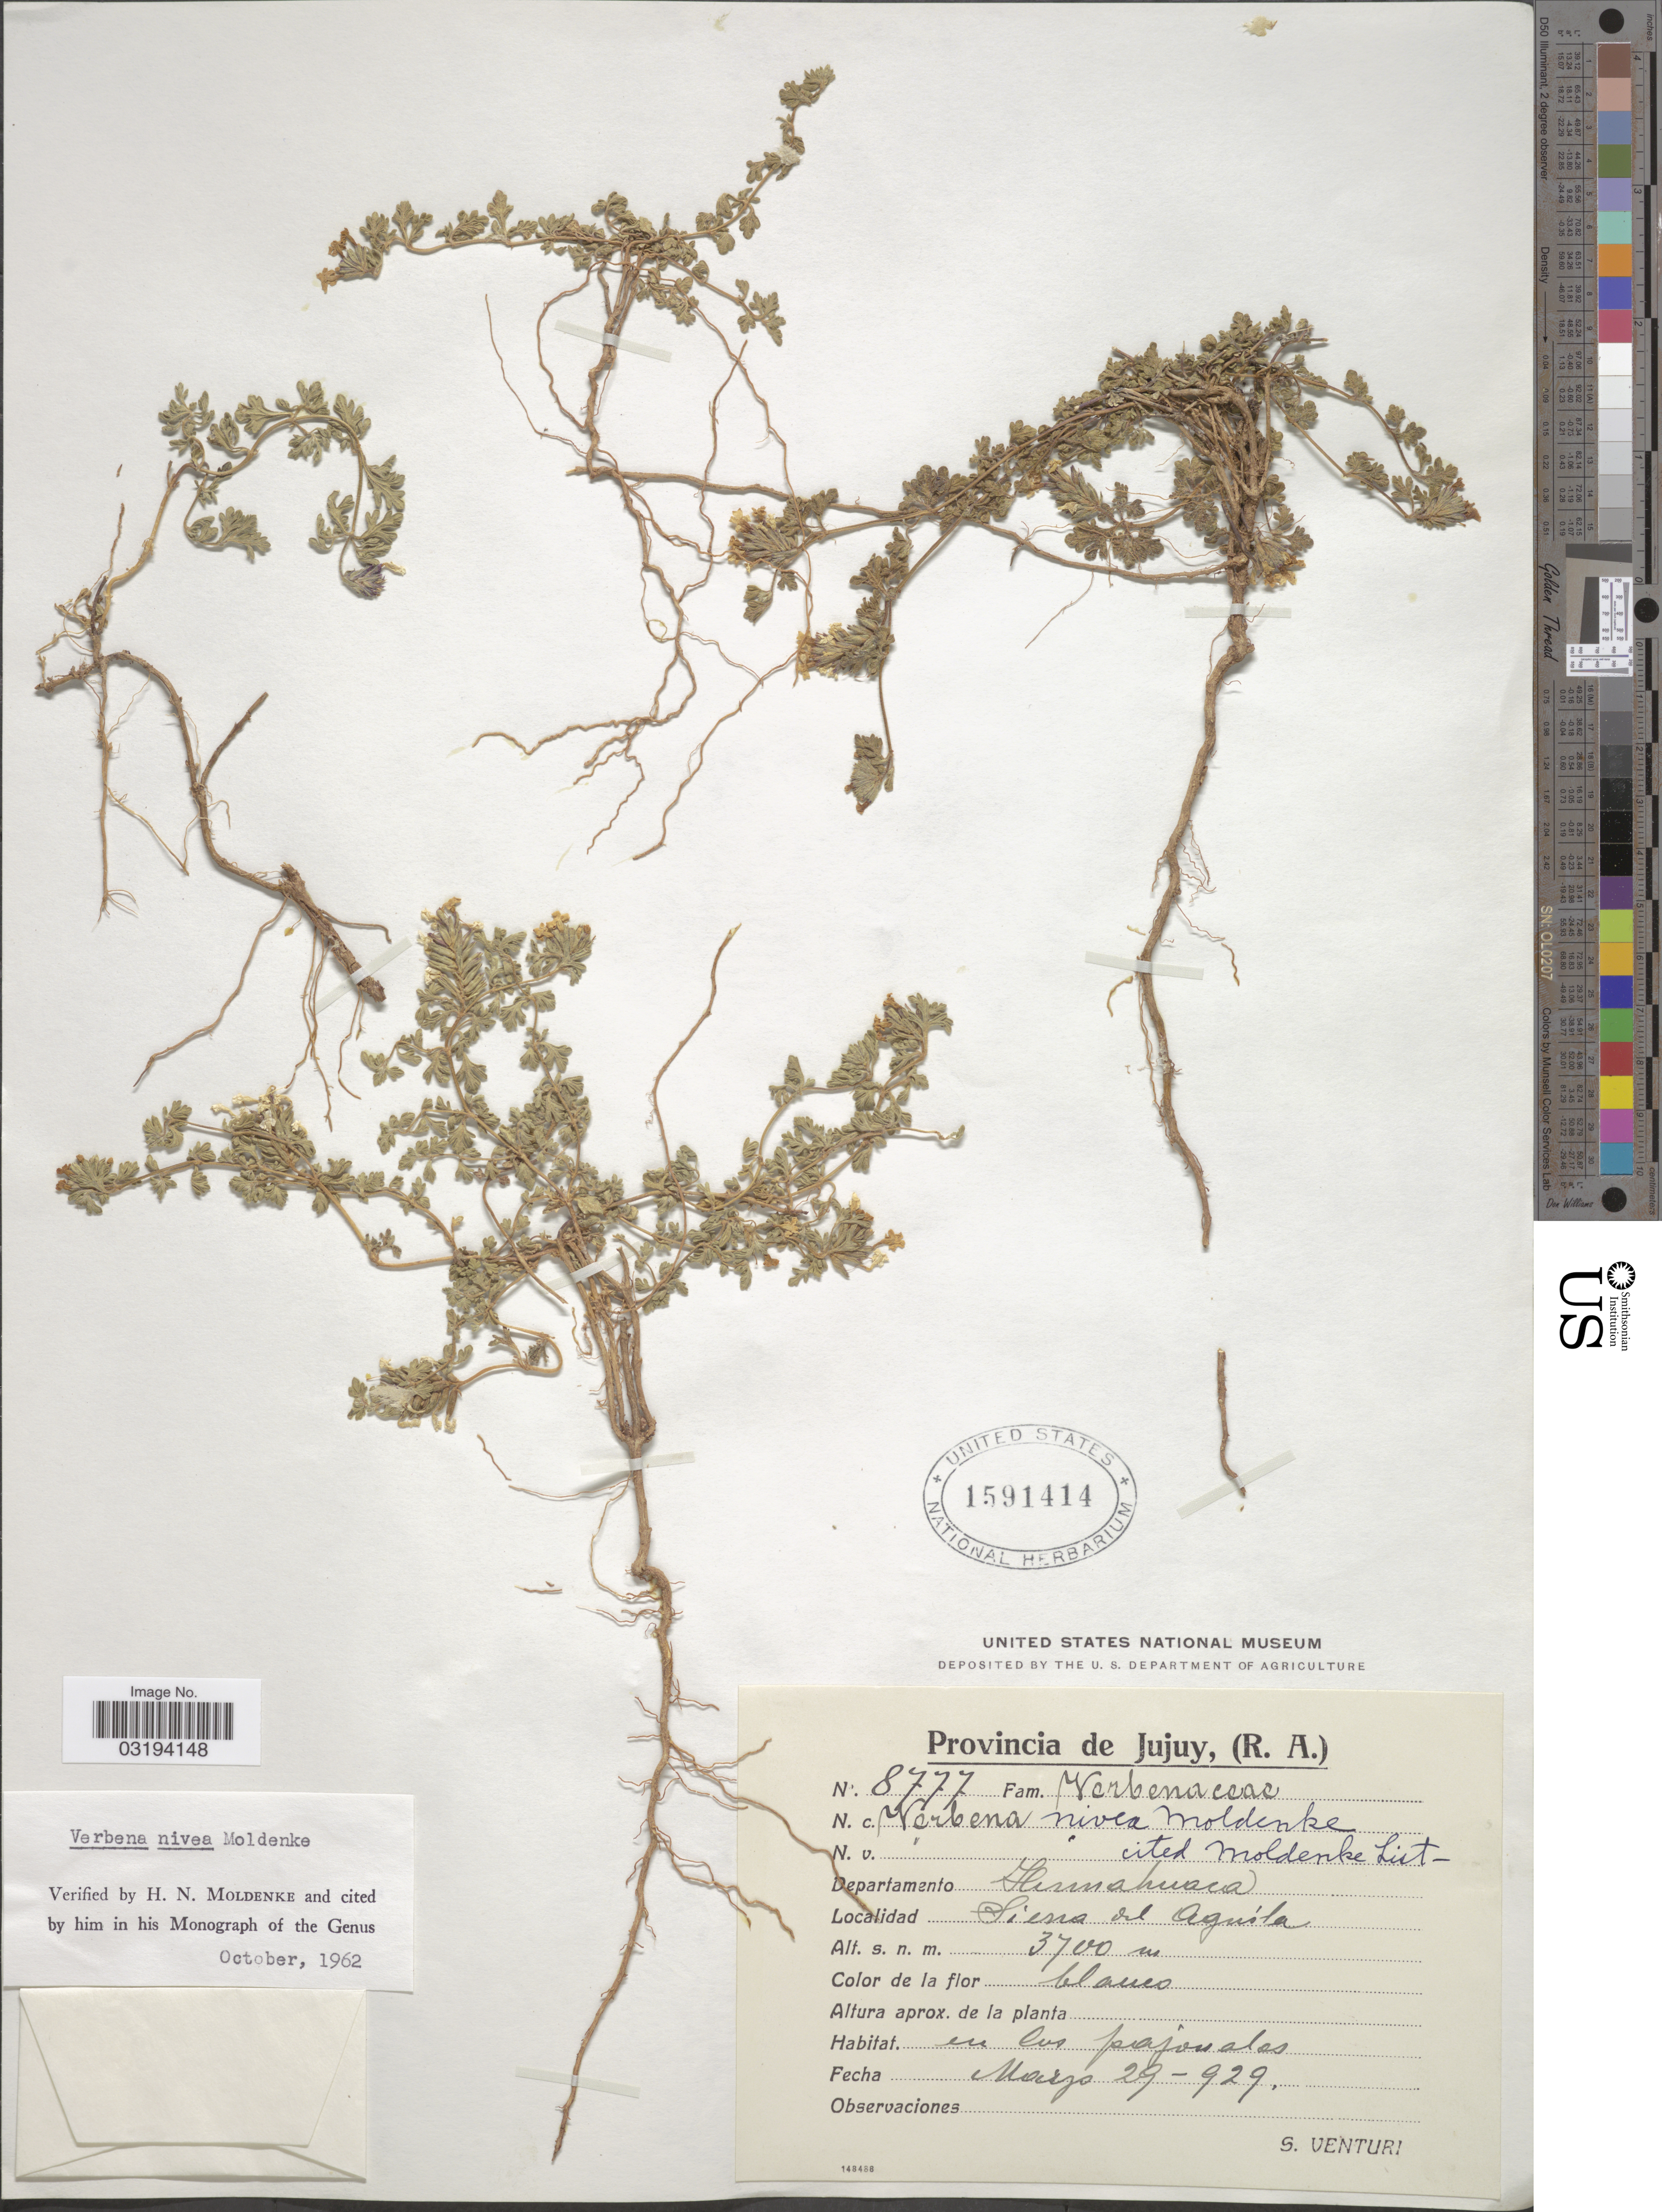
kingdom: Plantae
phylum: Tracheophyta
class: Magnoliopsida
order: Lamiales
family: Verbenaceae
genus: Verbena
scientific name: Verbena nivea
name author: Moldenke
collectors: S. Venturi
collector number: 8777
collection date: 1929-03-29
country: Argentina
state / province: Jujuy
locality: Departamento Humahuaca. Sierra del Aguila.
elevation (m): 3700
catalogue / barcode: US 1591414